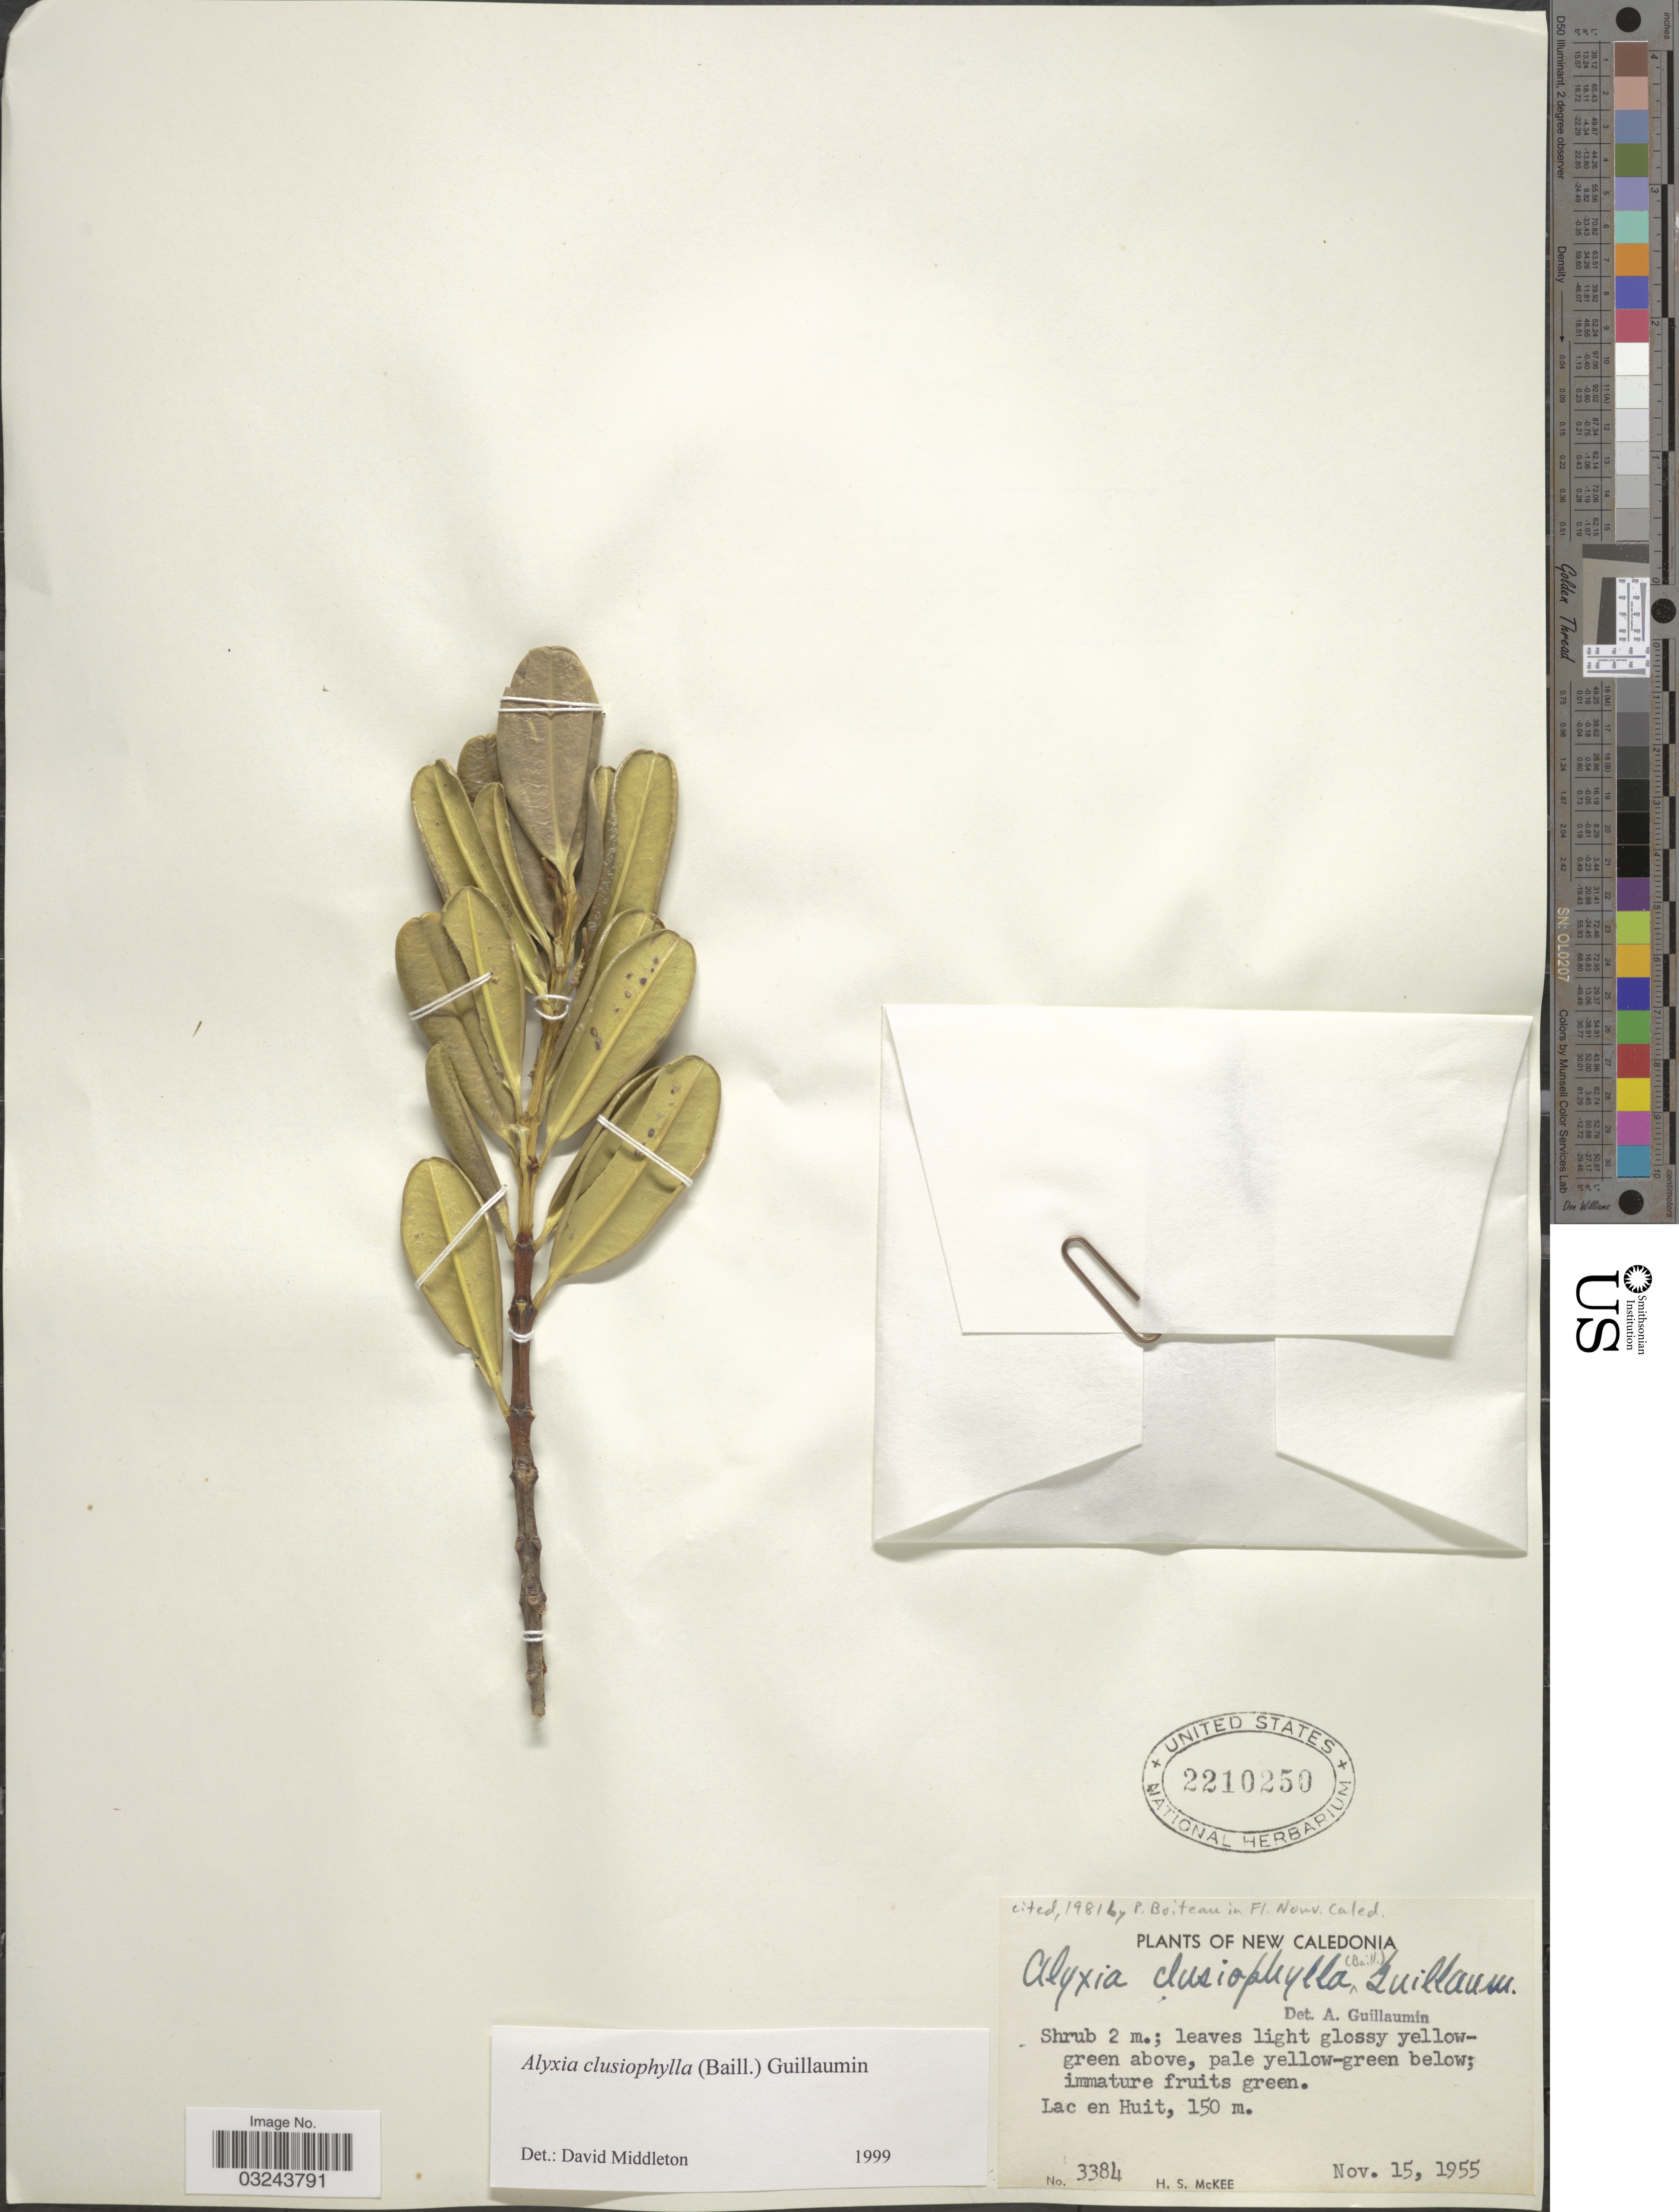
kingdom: Plantae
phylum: Tracheophyta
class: Magnoliopsida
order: Gentianales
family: Apocynaceae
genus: Alyxia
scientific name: Alyxia clusiophylla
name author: (Baill.) Guillaumin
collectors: H. S. McKee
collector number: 3384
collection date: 1955-11-15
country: New Caledonia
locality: Lac en Huit.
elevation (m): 150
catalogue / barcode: US 2210250